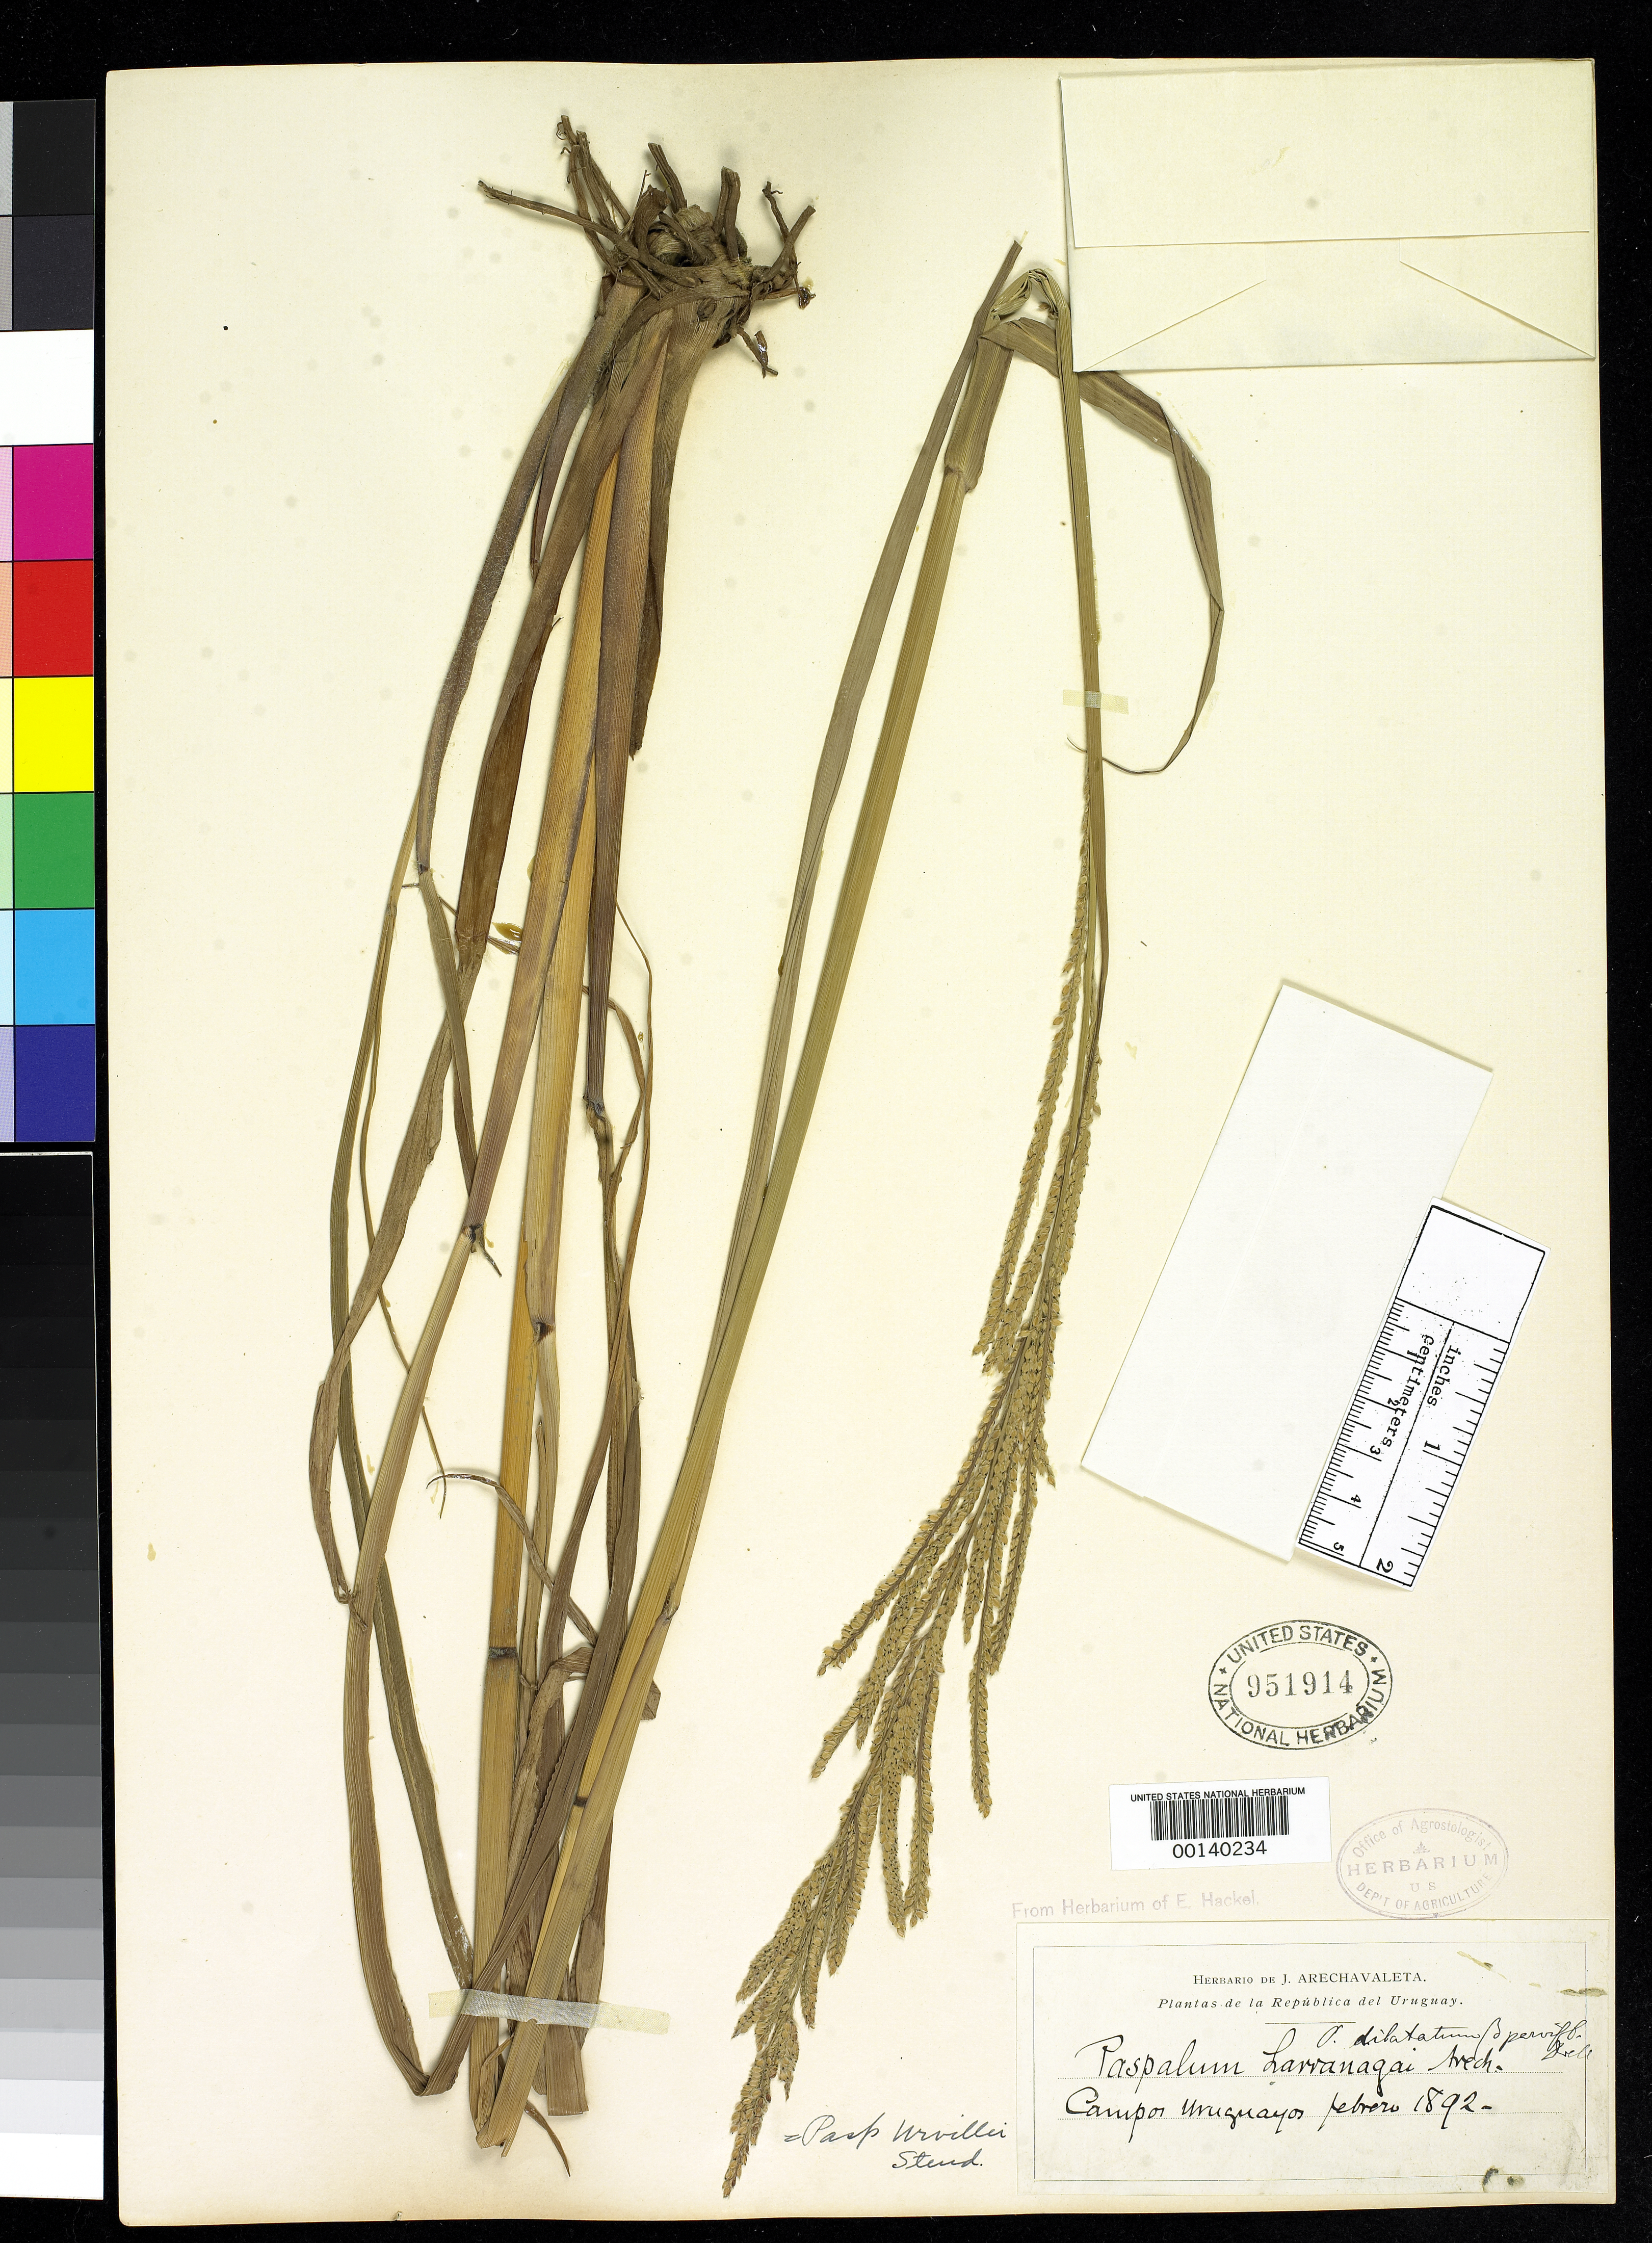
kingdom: Plantae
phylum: Tracheophyta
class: Liliopsida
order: Poales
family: Poaceae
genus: Paspalum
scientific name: Paspalum larranagoi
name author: Arechav.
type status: Type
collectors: J. Arechavaleta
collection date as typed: Feb 1892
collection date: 1892-02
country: Uruguay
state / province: Salto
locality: Harriague and Viticola saltena.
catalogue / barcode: US 951914